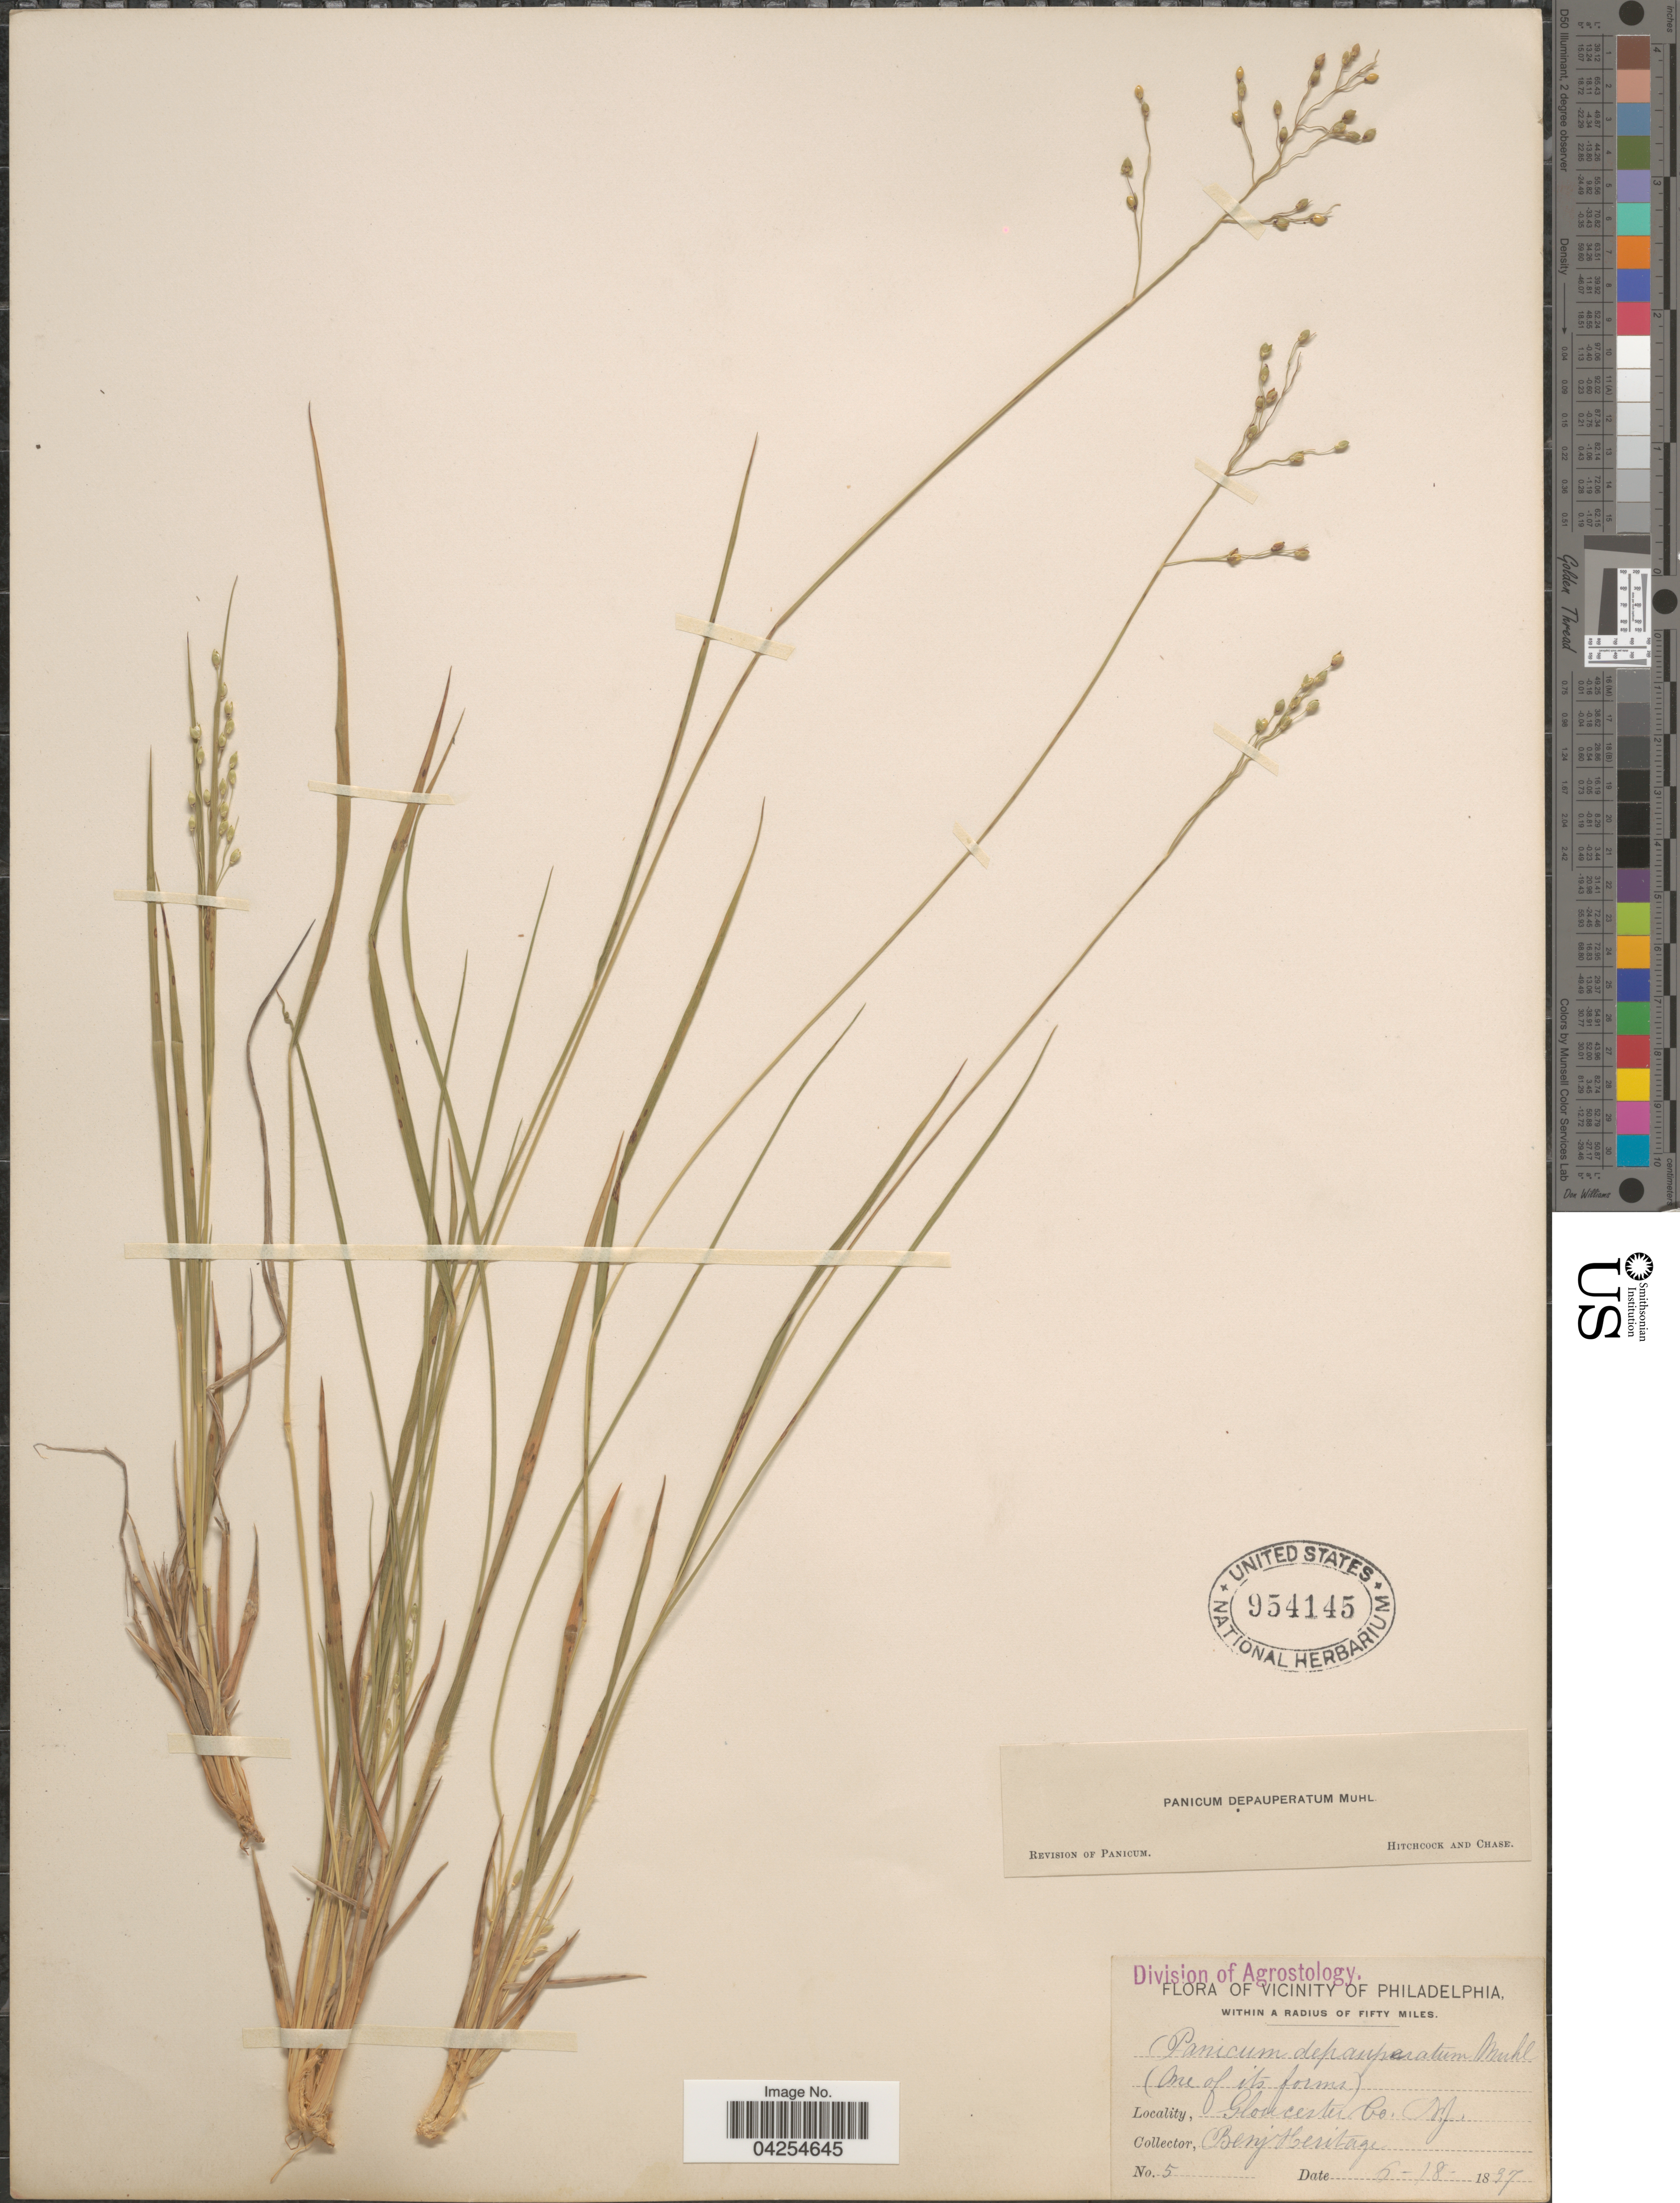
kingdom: Plantae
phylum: Tracheophyta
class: Liliopsida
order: Poales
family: Poaceae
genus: Dichanthelium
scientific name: Dichanthelium depauperatum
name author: (Muhl.) Gould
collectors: Benj. Heritage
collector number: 5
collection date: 1937-06-18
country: United States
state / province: New Jersey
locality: Vicinity of Philadephia within a radius of fifty miles. Gloucester Co.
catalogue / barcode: US 954145